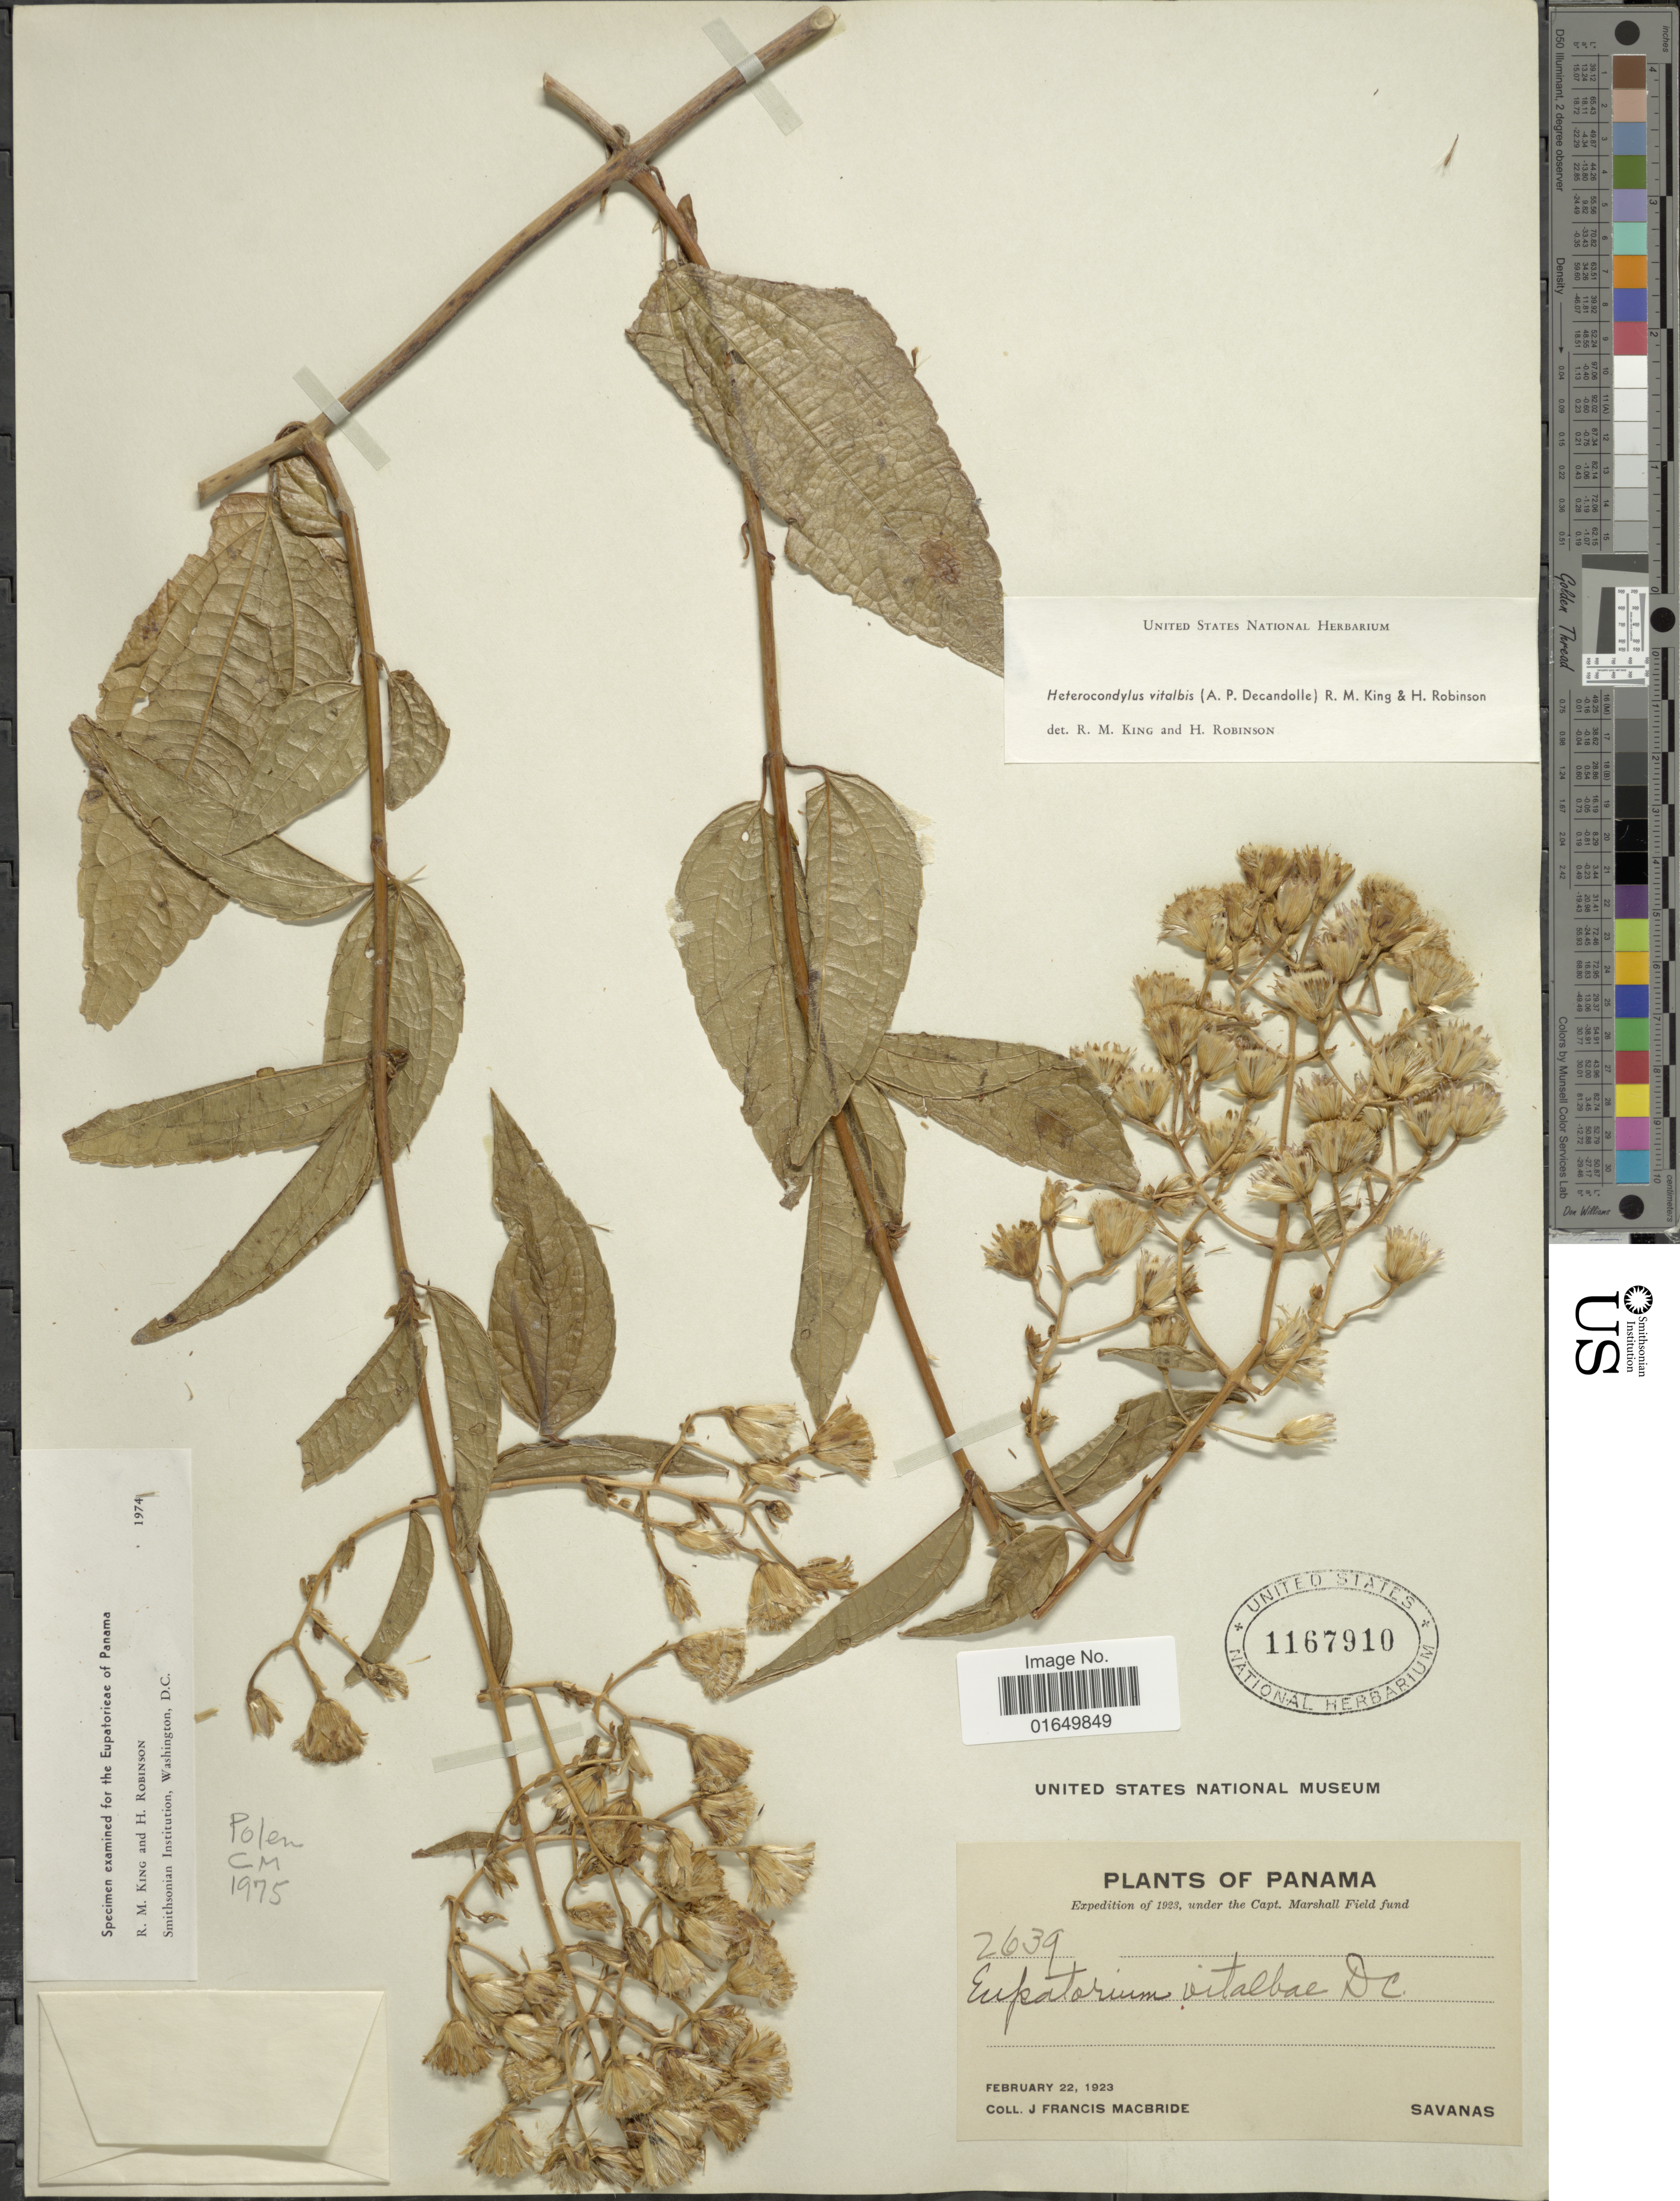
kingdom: Plantae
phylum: Tracheophyta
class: Magnoliopsida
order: Asterales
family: Asteraceae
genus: Heterocondylus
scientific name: Heterocondylus vitalbae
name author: (DC.) R.M. King & H. Rob.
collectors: J. F. Macbride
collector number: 2639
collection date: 1923-02-22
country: Panama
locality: Savanes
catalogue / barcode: US 1167910